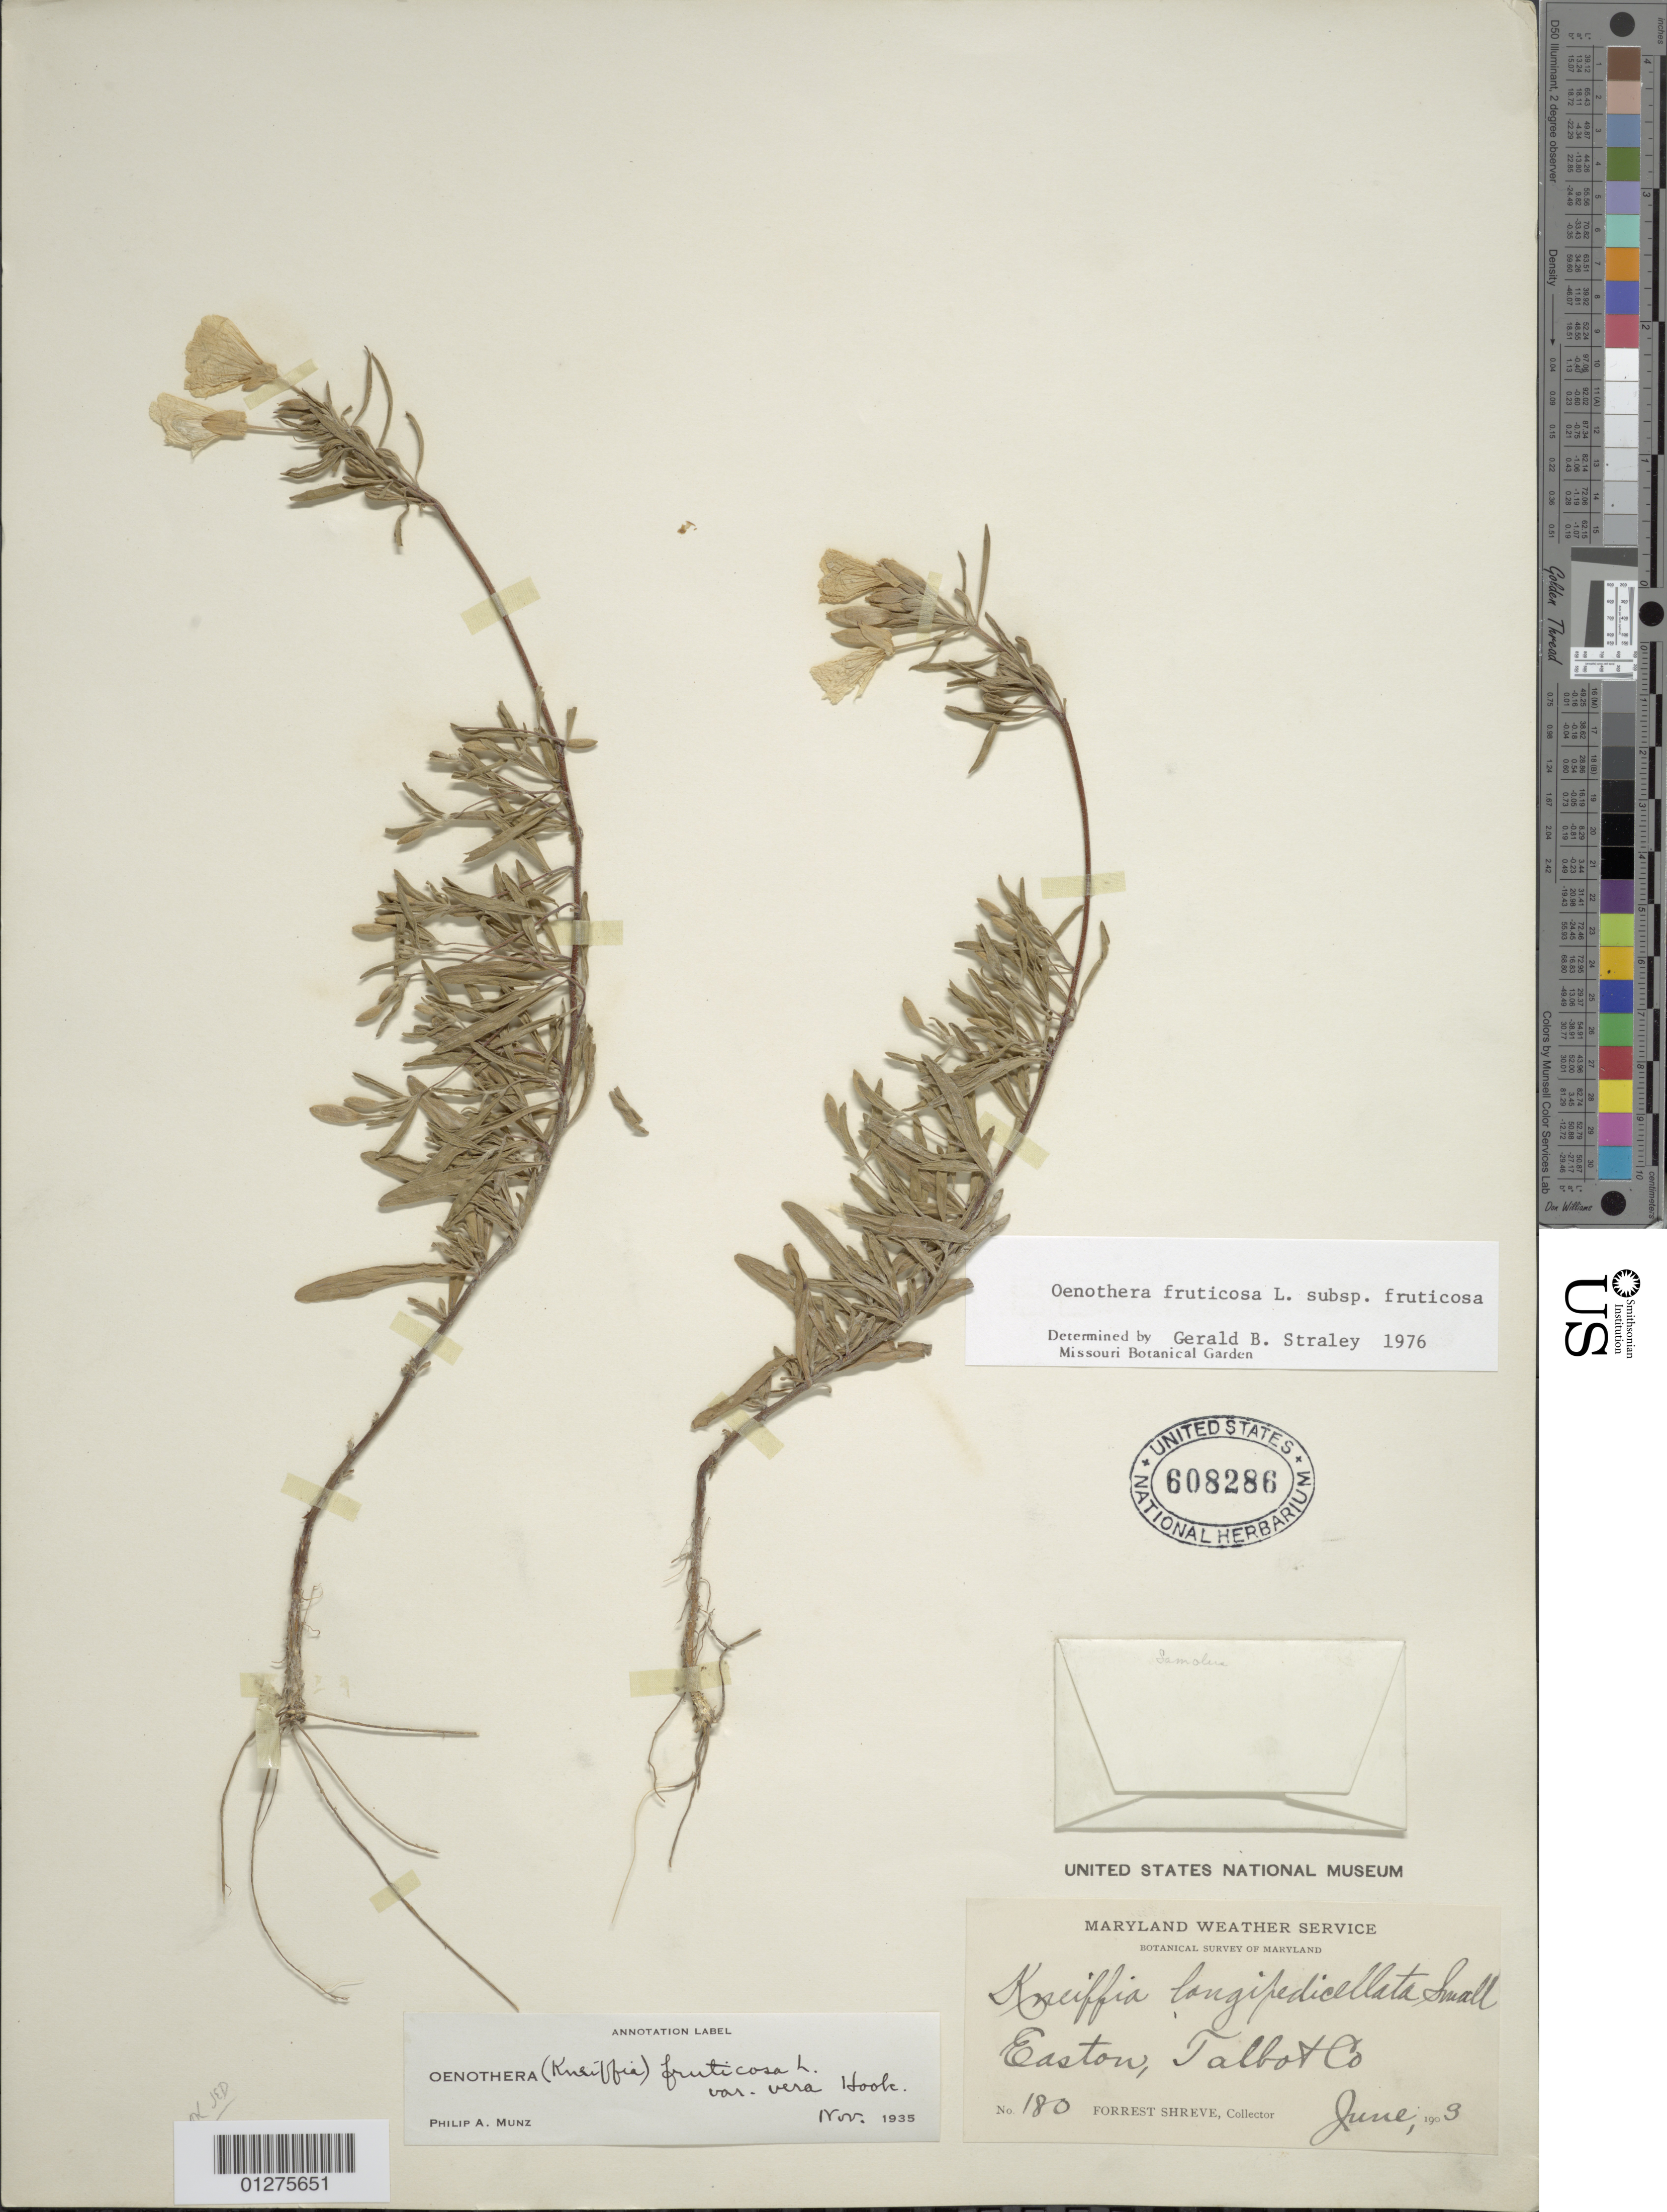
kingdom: Plantae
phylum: Tracheophyta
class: Magnoliopsida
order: Myrtales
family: Onagraceae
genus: Oenothera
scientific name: Oenothera fruticosa subsp. fruticosa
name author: L.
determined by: Straley, G. B.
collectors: F. Shreve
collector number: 180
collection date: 1903-06-03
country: United States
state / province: Maryland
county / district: Talbot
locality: Easton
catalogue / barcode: US 608286